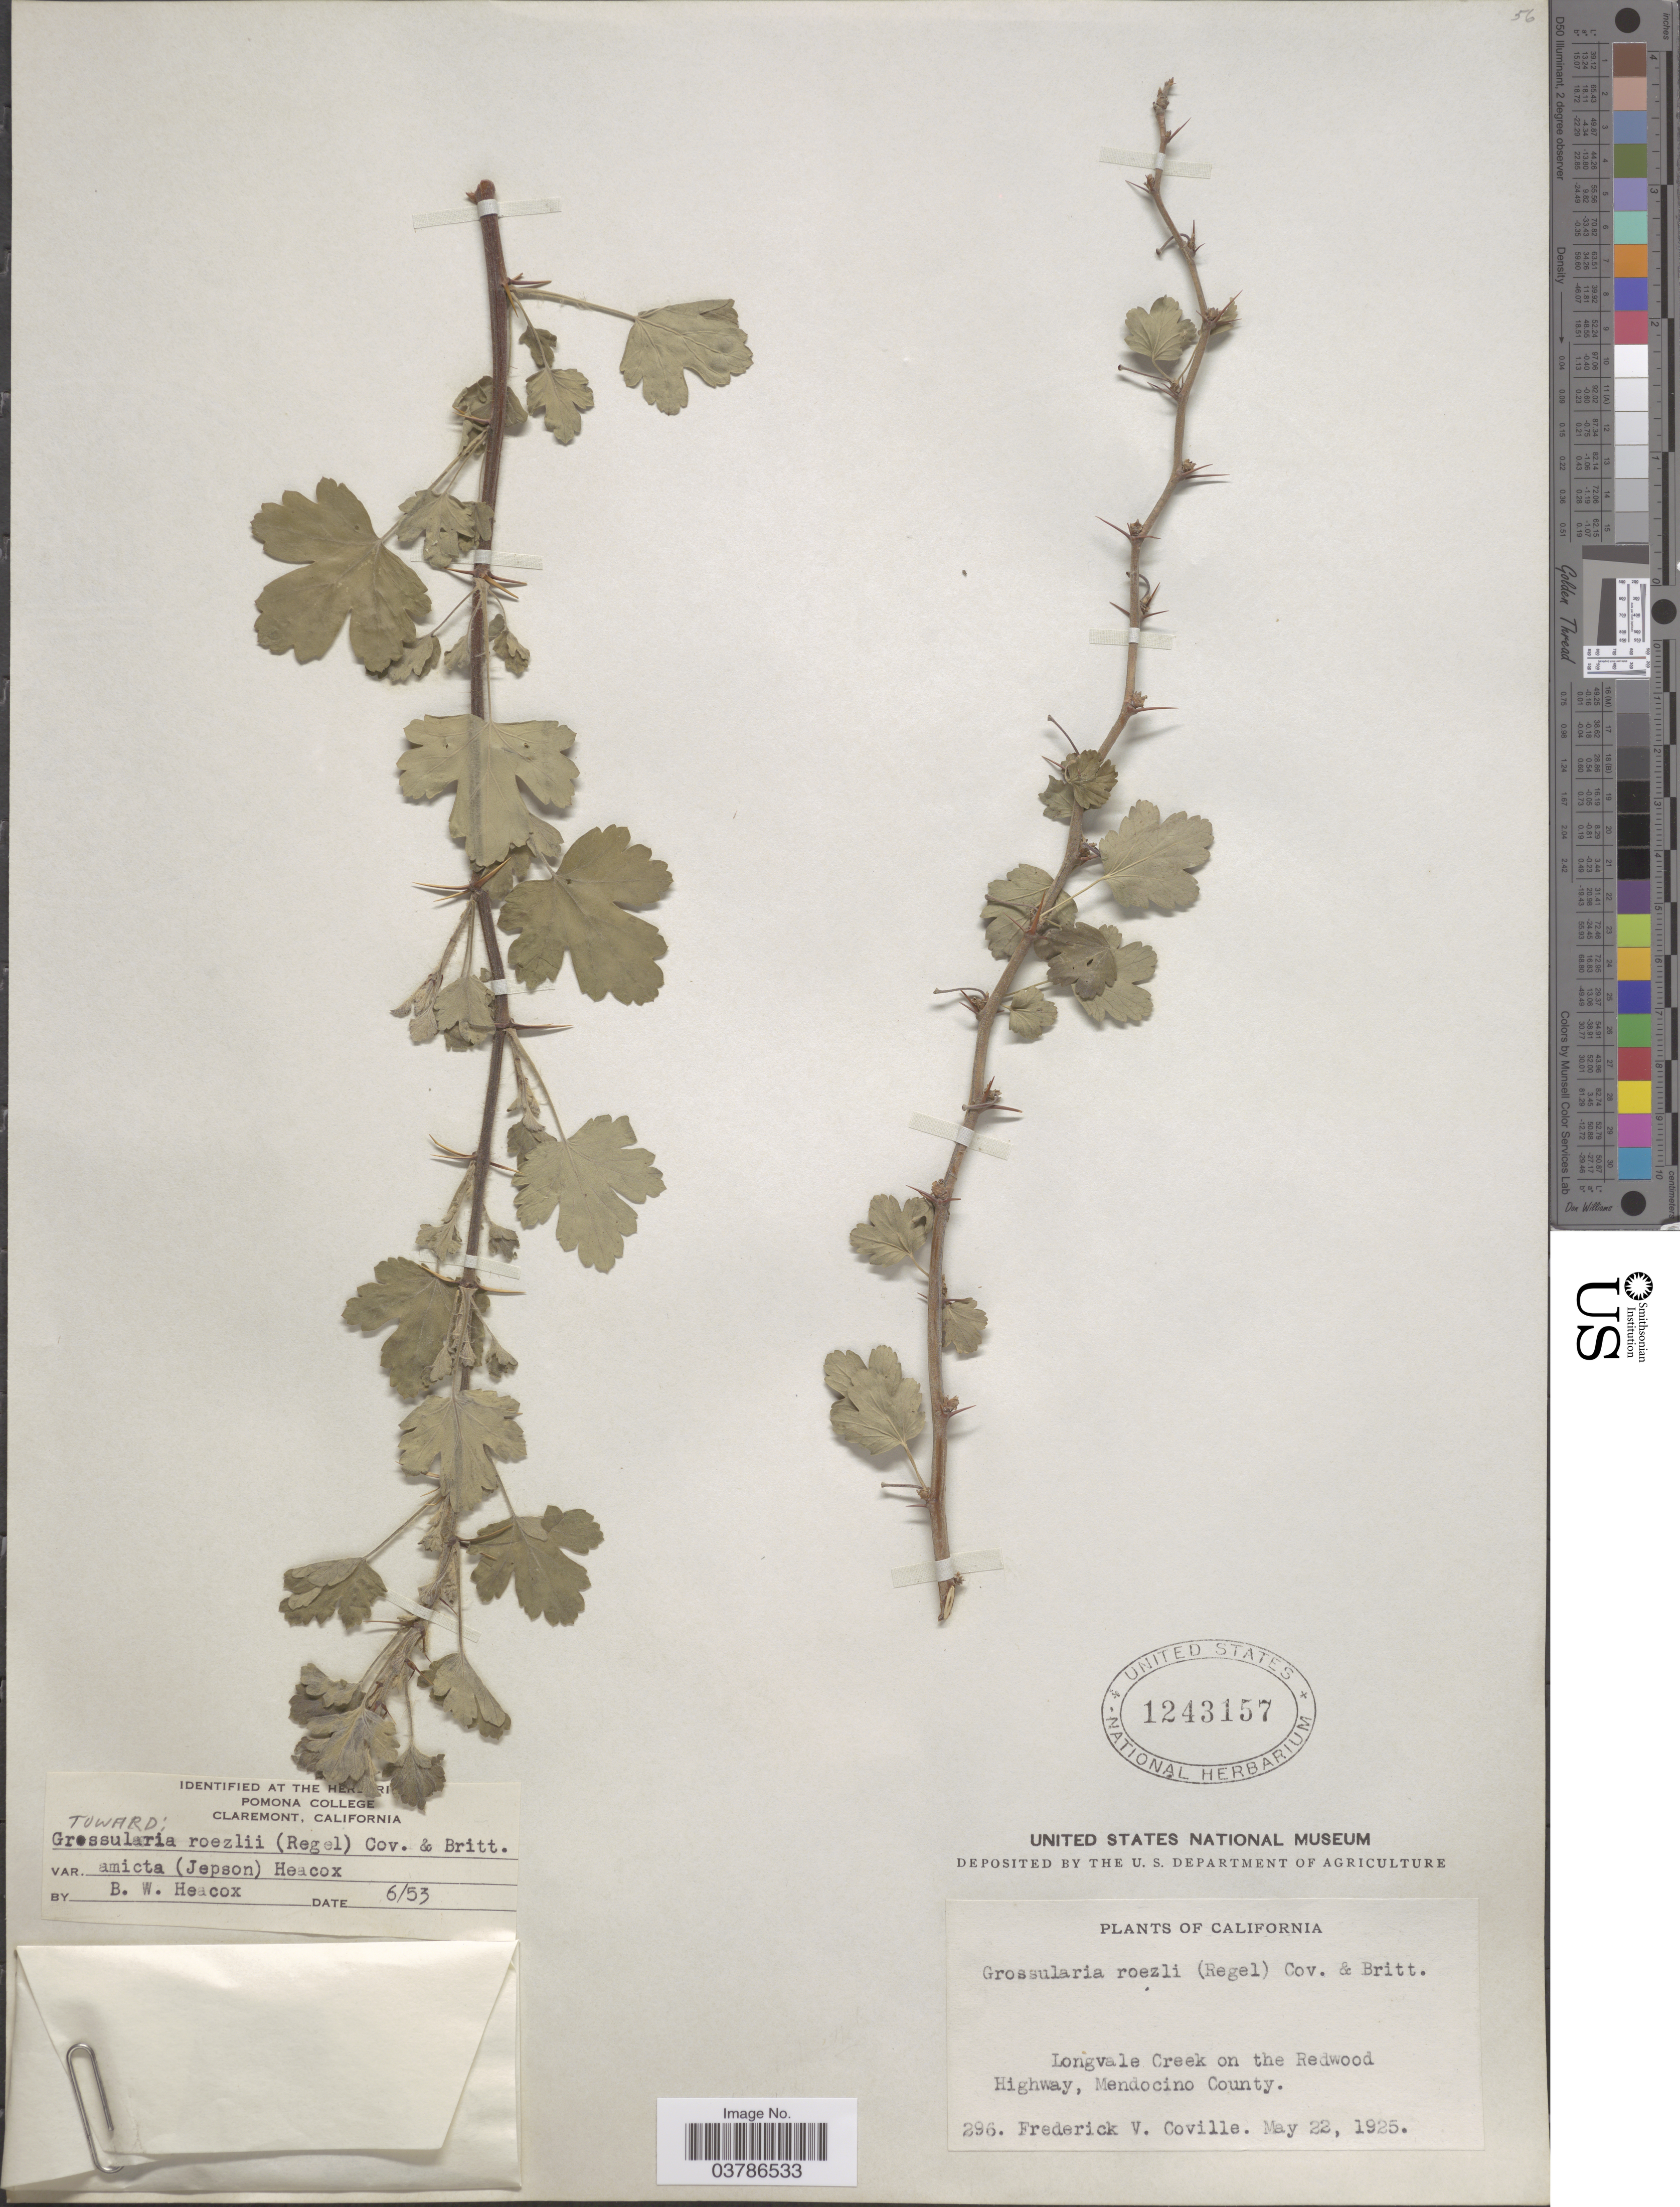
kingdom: Plantae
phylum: Tracheophyta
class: Magnoliopsida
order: Saxifragales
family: Grossulariaceae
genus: Ribes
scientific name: Ribes roezlii var. amictum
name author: (Greene) Jeps.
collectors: F. V. Coville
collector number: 296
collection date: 1925-05-22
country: United States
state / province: California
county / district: Mendocino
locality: Longevale Creek on the Redwood Highway, Mendocino County.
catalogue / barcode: US 1243157